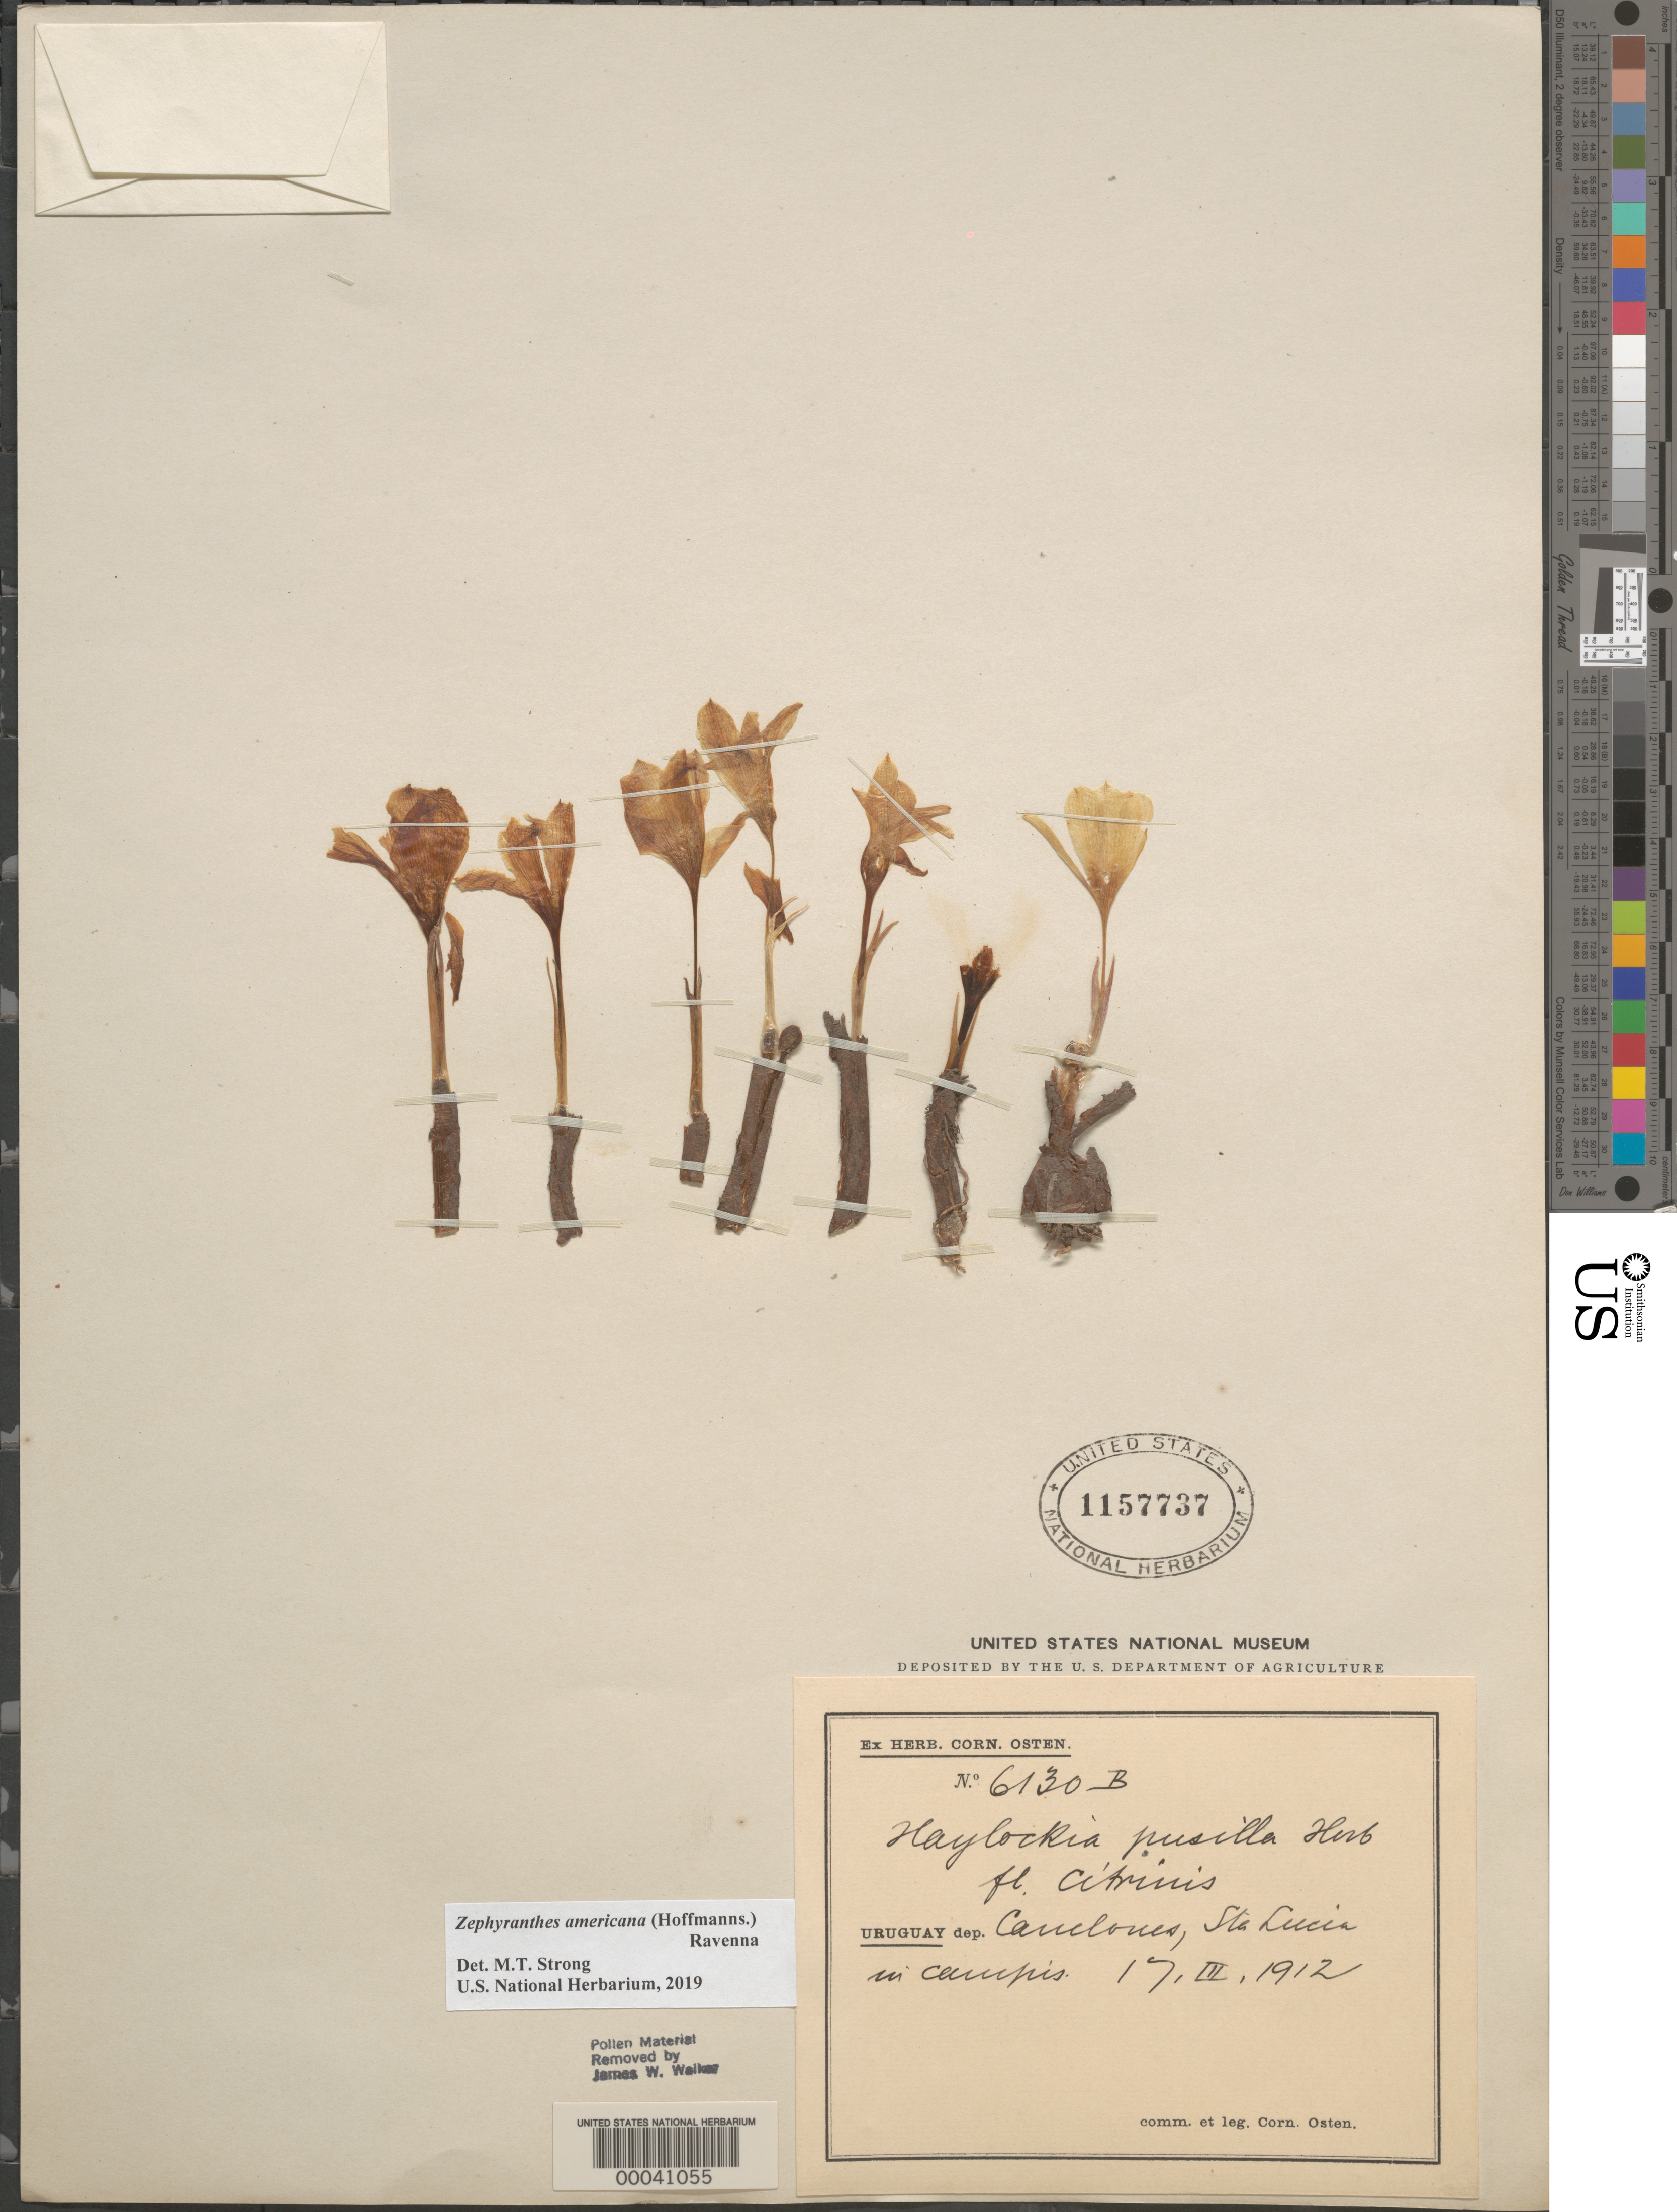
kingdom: Plantae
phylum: Tracheophyta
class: Liliopsida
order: Asparagales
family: Amaryllidaceae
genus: Zephyranthes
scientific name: Zephyranthes americana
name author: (Hoffmanns.) Ravenna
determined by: Strong, Mark T., (BOT), Smithsonian Institution - National Museum of Natural History (UNITED STATES)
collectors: C. Osten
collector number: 6130 B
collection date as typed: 17 Mar 1912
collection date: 1912-03-17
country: Uruguay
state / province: Canelones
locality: Santa lucia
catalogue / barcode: US 1157737